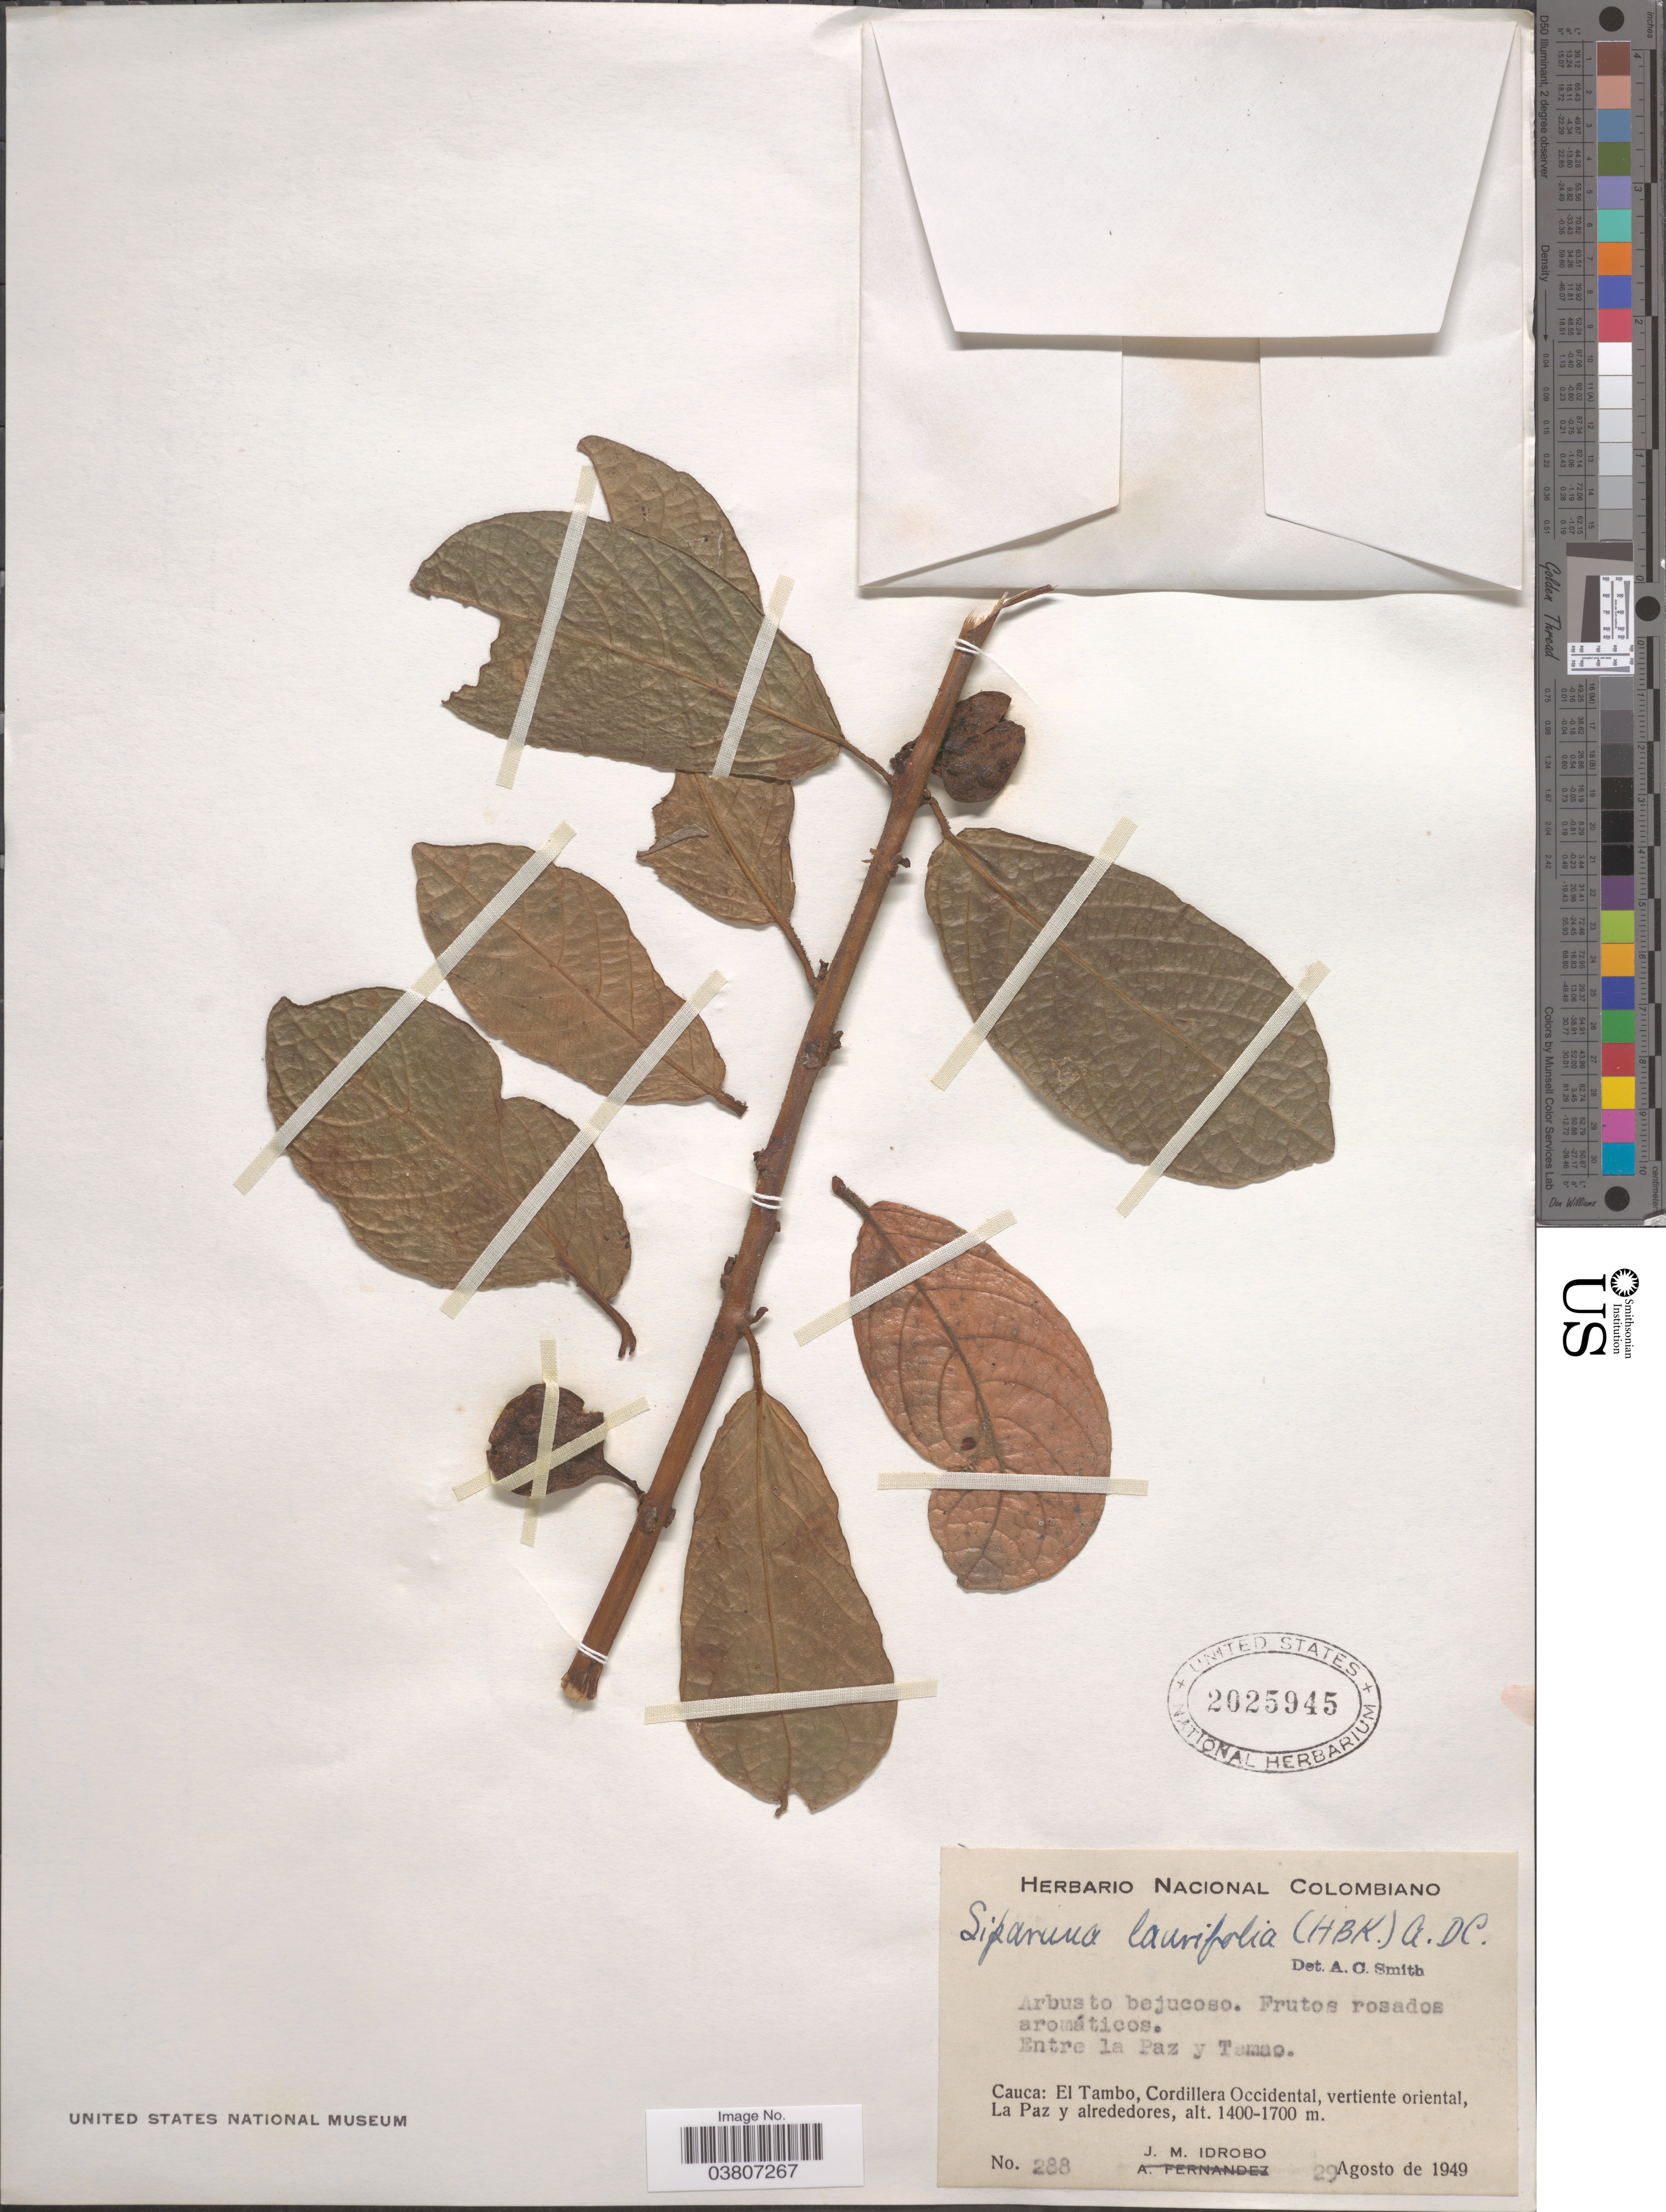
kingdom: Plantae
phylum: Tracheophyta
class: Magnoliopsida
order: Laurales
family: Siparunaceae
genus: Siparuna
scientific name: Siparuna laurifolia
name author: (Kunth) A. DC.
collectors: J. M. Idrobo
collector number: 288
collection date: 1949-08-29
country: Colombia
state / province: Cauca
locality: Entre La Paz y Tamao. El Tambo, Cordillera Occidental, vertiente oriental, La Paz y alrededores.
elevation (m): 1400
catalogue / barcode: US 2025945